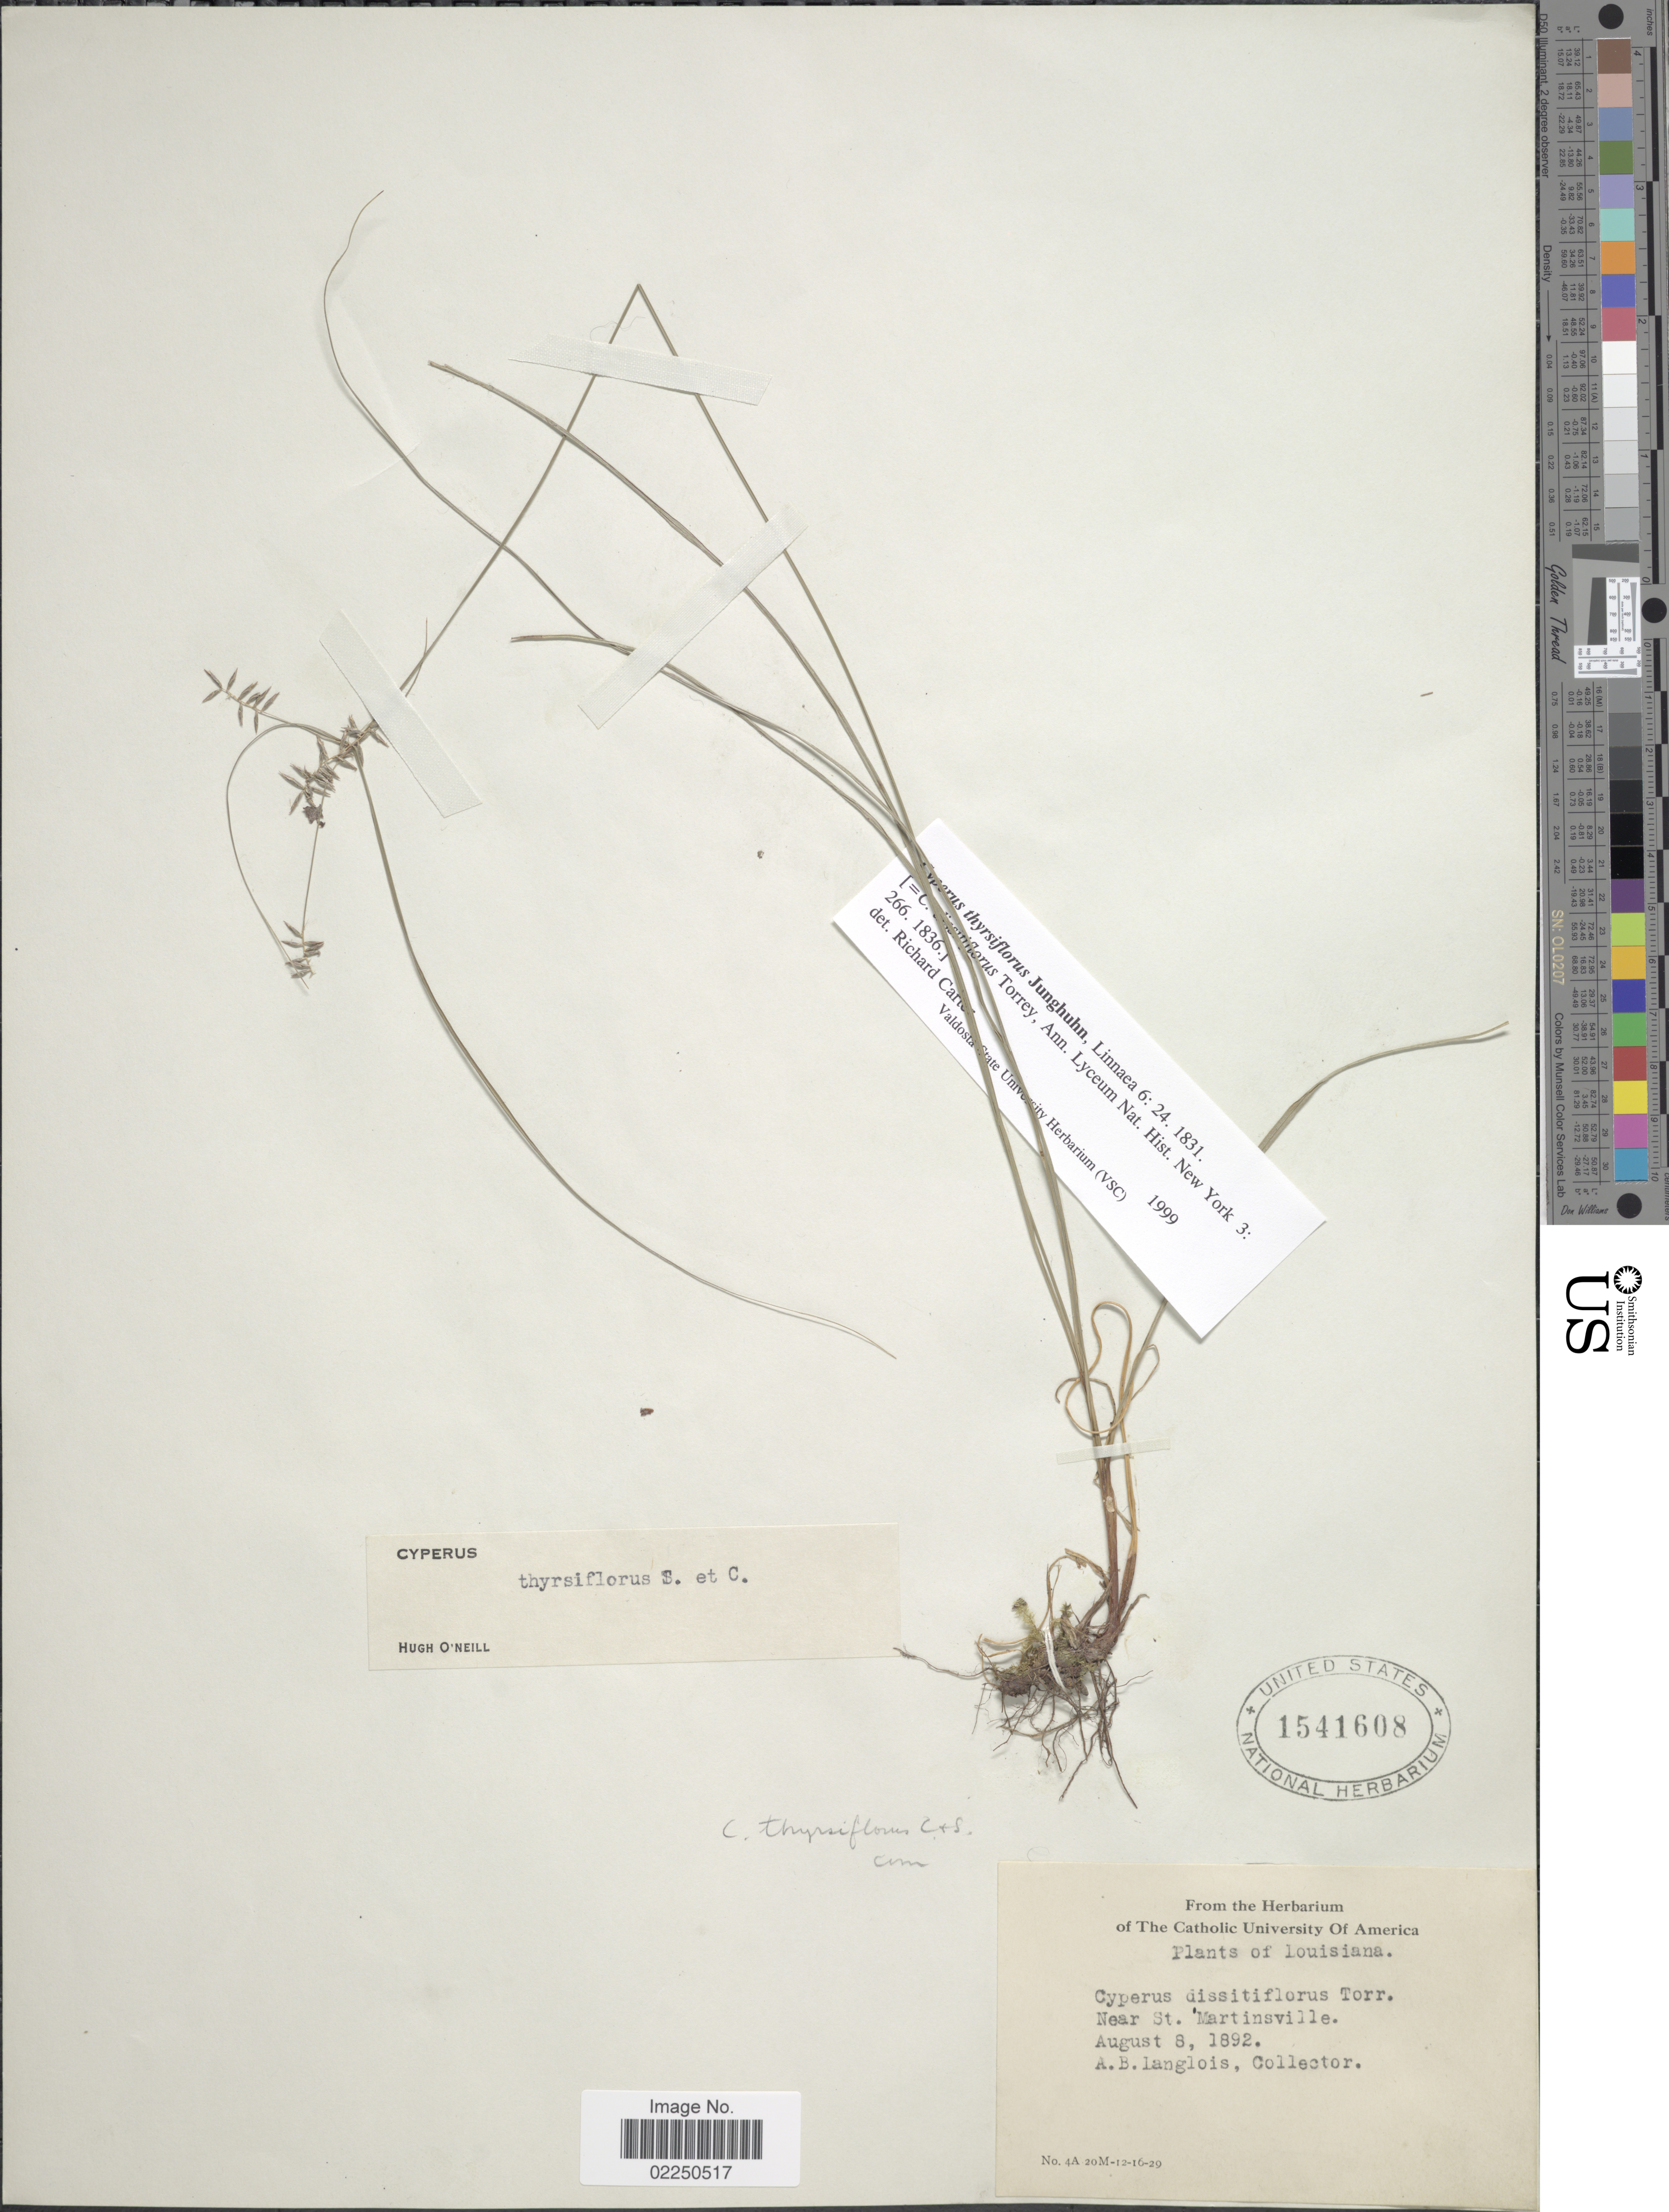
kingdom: Plantae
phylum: Tracheophyta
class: Liliopsida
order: Poales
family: Cyperaceae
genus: Cyperus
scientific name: Cyperus thyrsiflorus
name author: Jungh.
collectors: A. Langlois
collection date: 1892-08-08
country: United States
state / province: Louisiana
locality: Near St. Martinsville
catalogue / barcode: US 1541608